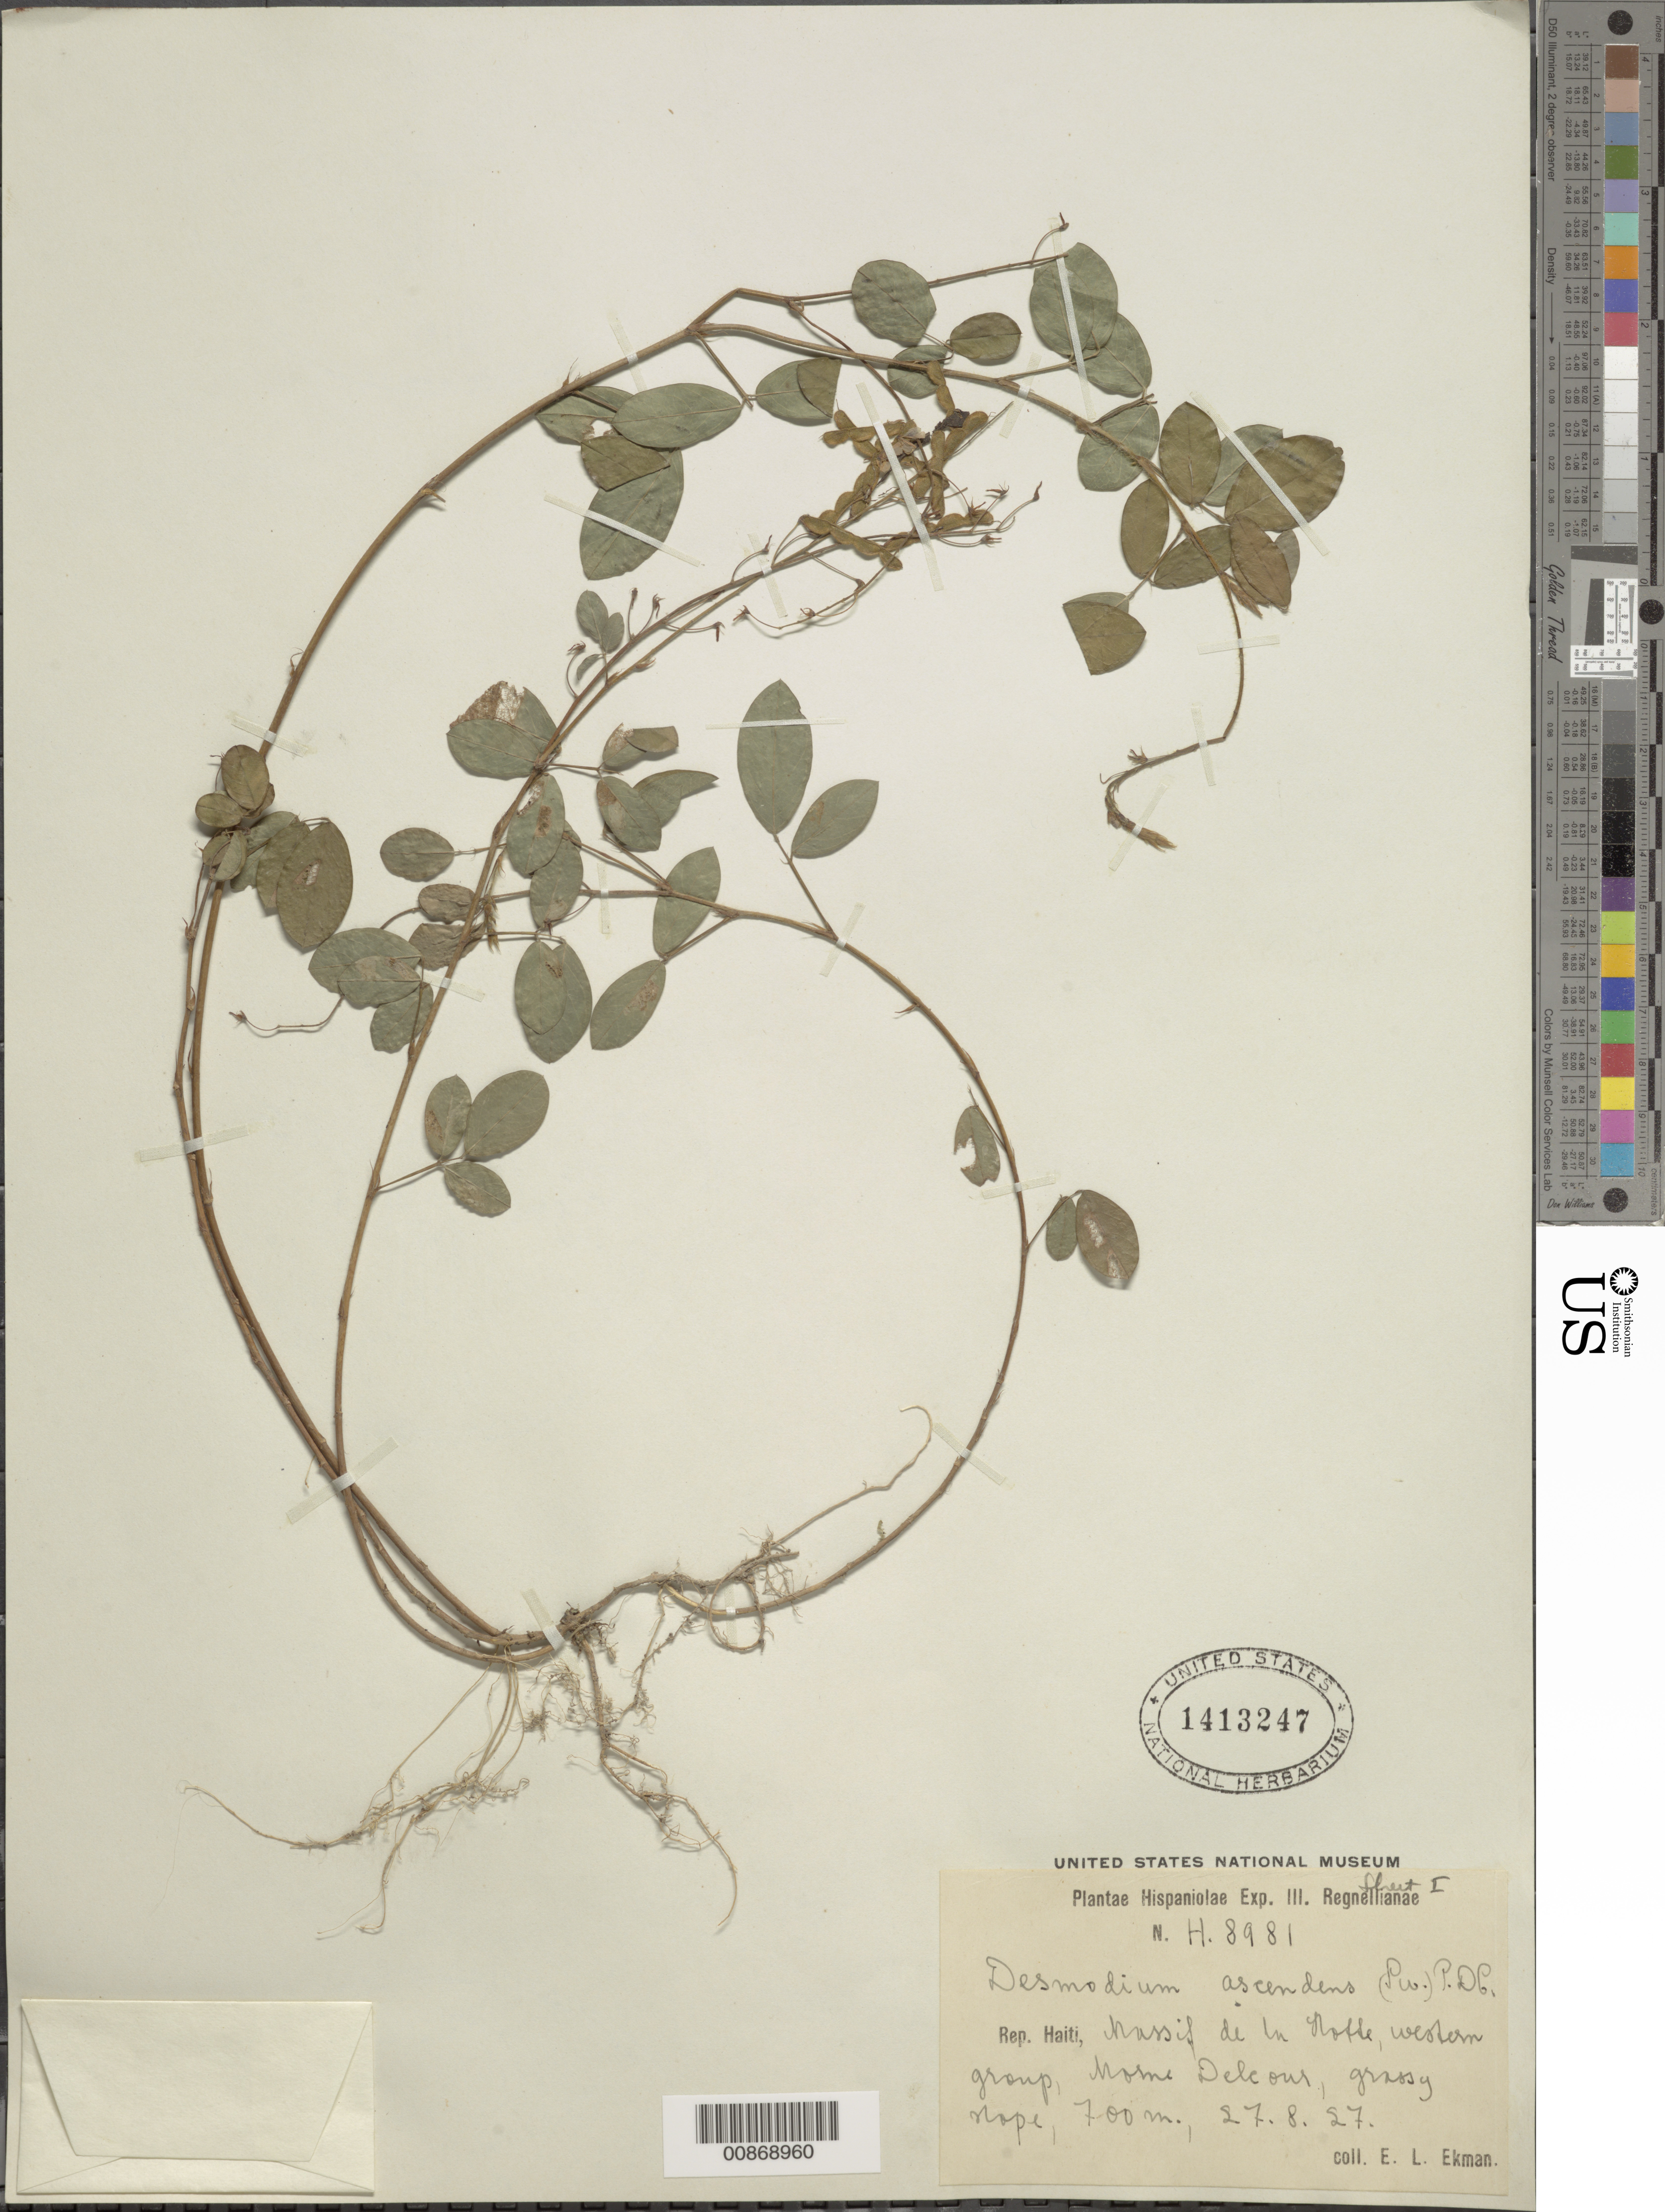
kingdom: Plantae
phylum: Tracheophyta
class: Magnoliopsida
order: Fabales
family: Fabaceae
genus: Grona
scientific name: Grona adscendens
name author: (Sw.) H. Ohashi & K. Ohashi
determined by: Strong, Mark T., (BOT), Smithsonian Institution - National Museum of Natural History (UNITED STATES)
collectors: E. L. Ekman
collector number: H 8981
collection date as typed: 27 Aug 1927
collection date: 1927-08-27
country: Haiti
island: Hispaniola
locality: Massif de la Hotte, western group, Morne Delcour.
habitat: Grassy slope.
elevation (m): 700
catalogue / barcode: US 1413247